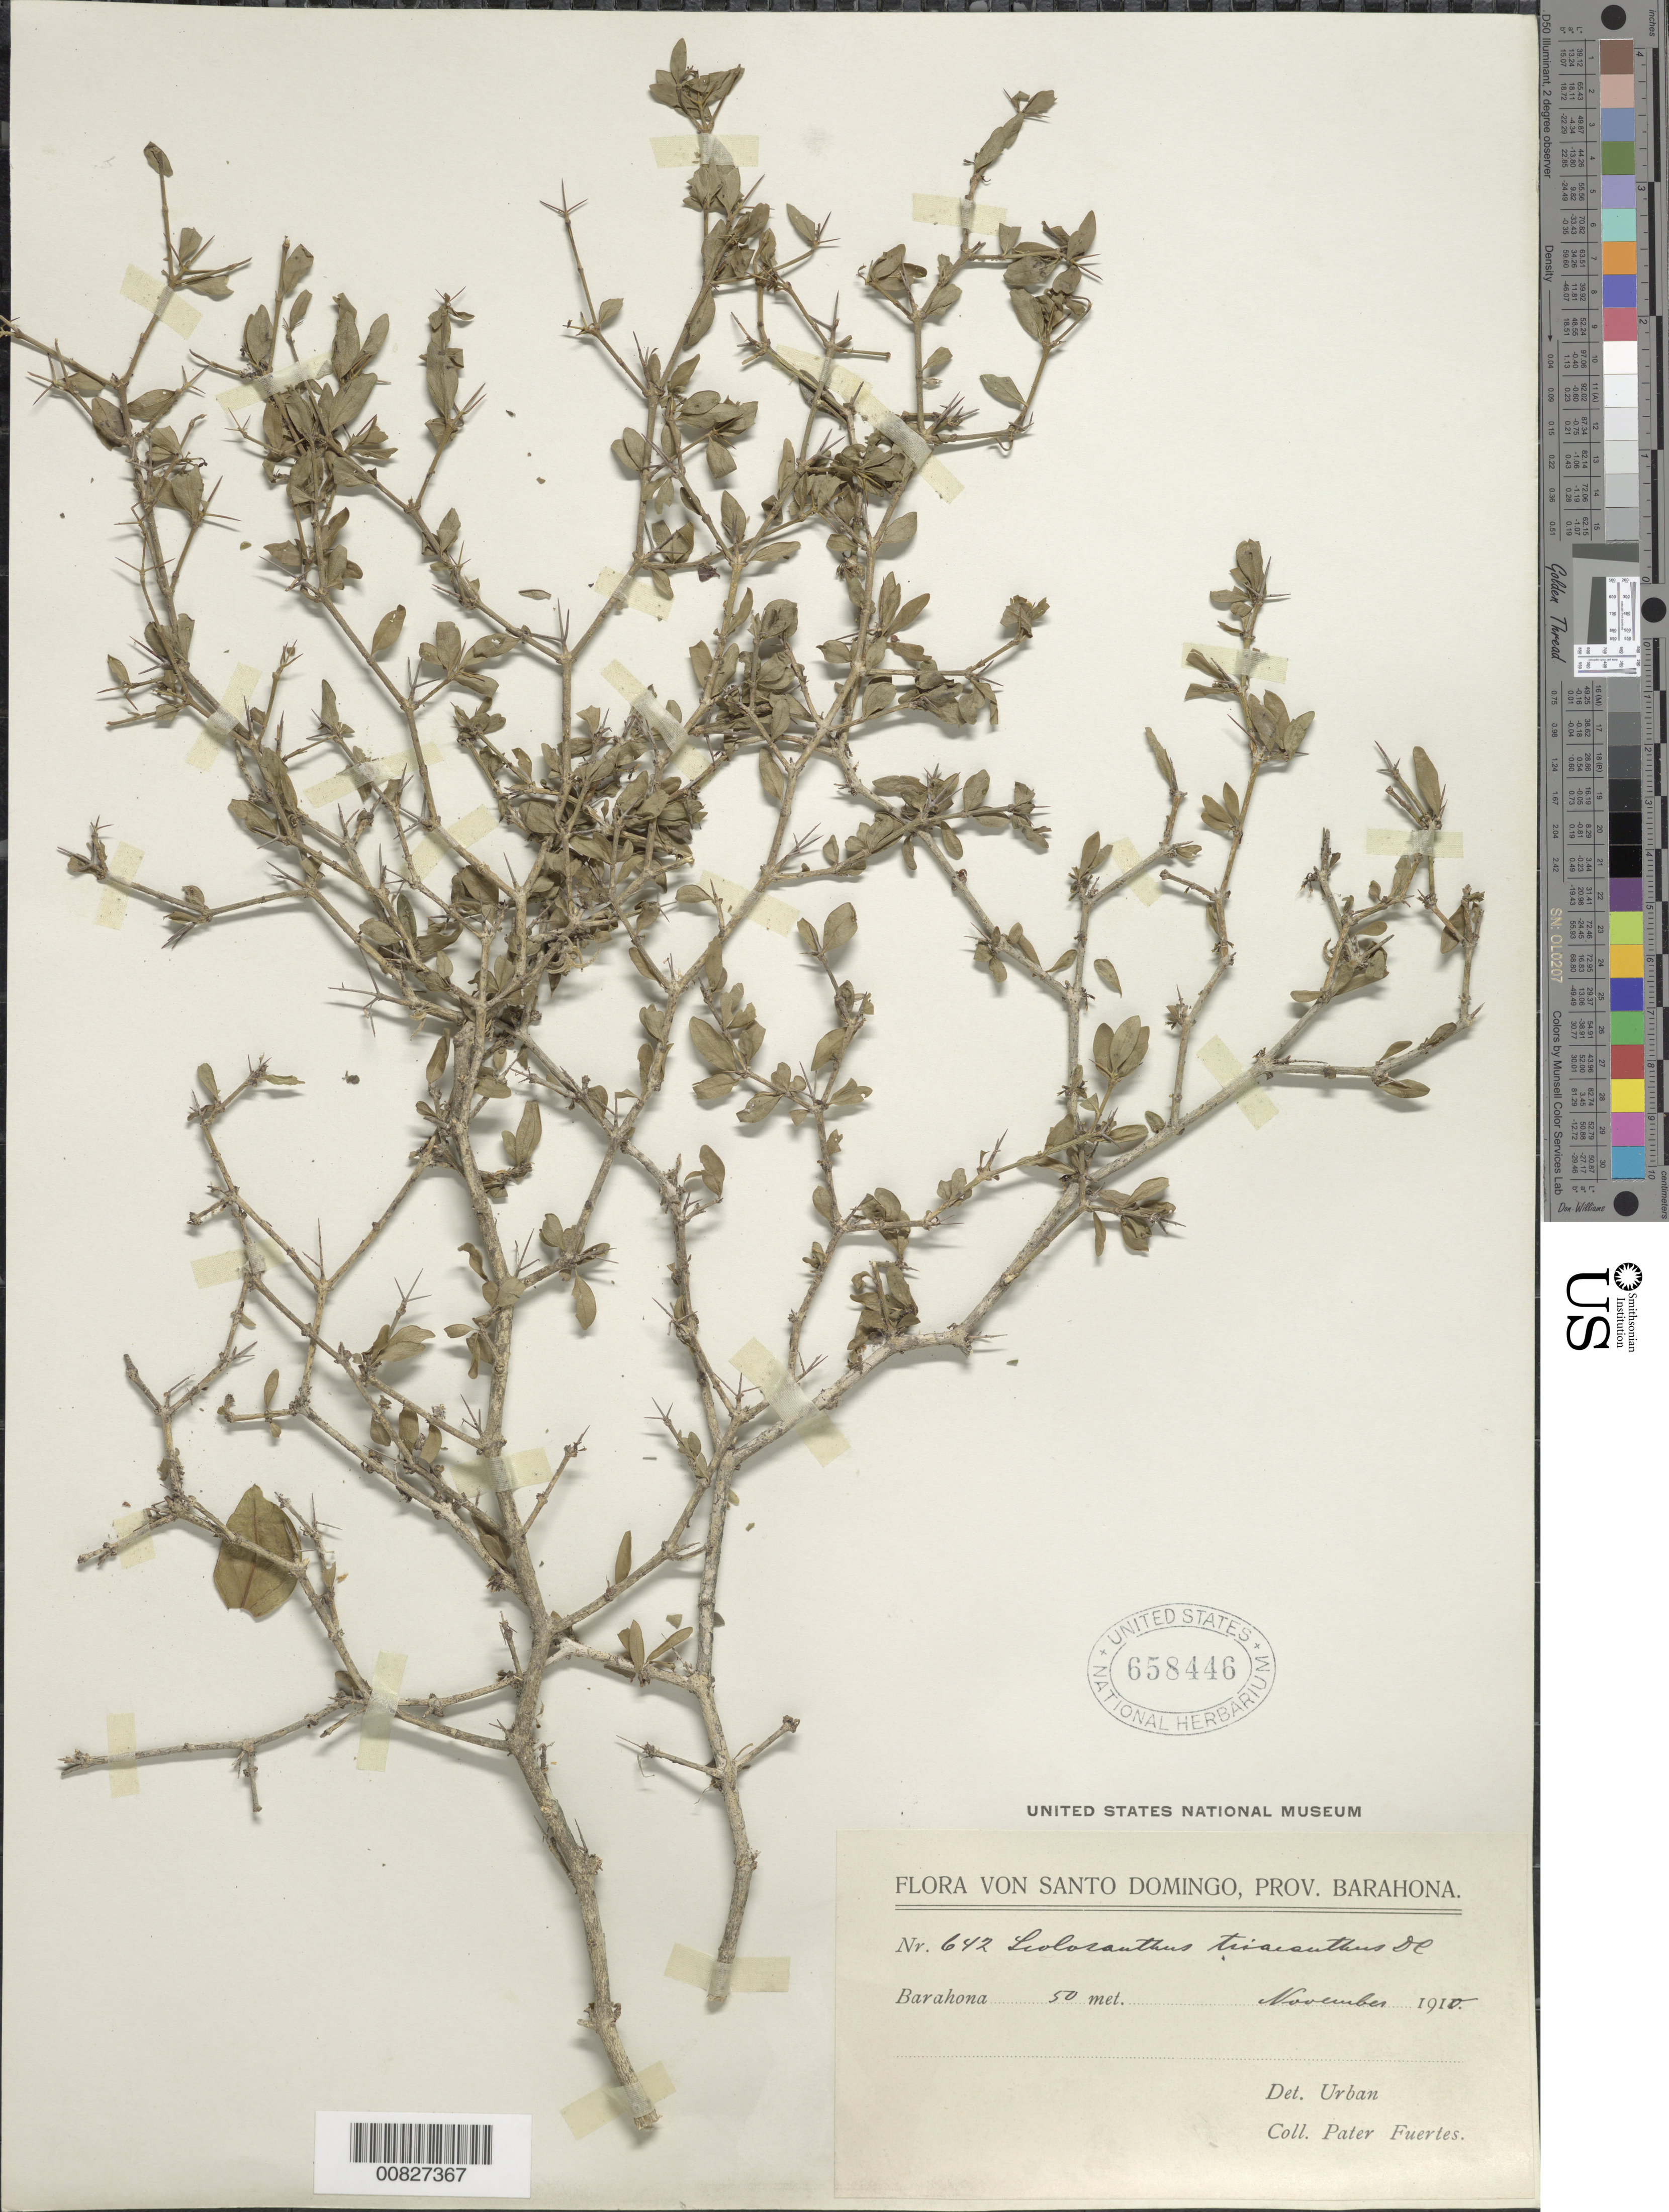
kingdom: Plantae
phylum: Tracheophyta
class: Magnoliopsida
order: Gentianales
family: Rubiaceae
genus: Scolosanthus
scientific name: Scolosanthus triacanthus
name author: (Spreng.) DC.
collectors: M. D. Fuertes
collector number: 642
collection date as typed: Nov 1910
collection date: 1910-11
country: Dominican Republic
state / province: Barahona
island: Hispaniola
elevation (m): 50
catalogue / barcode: US 658446